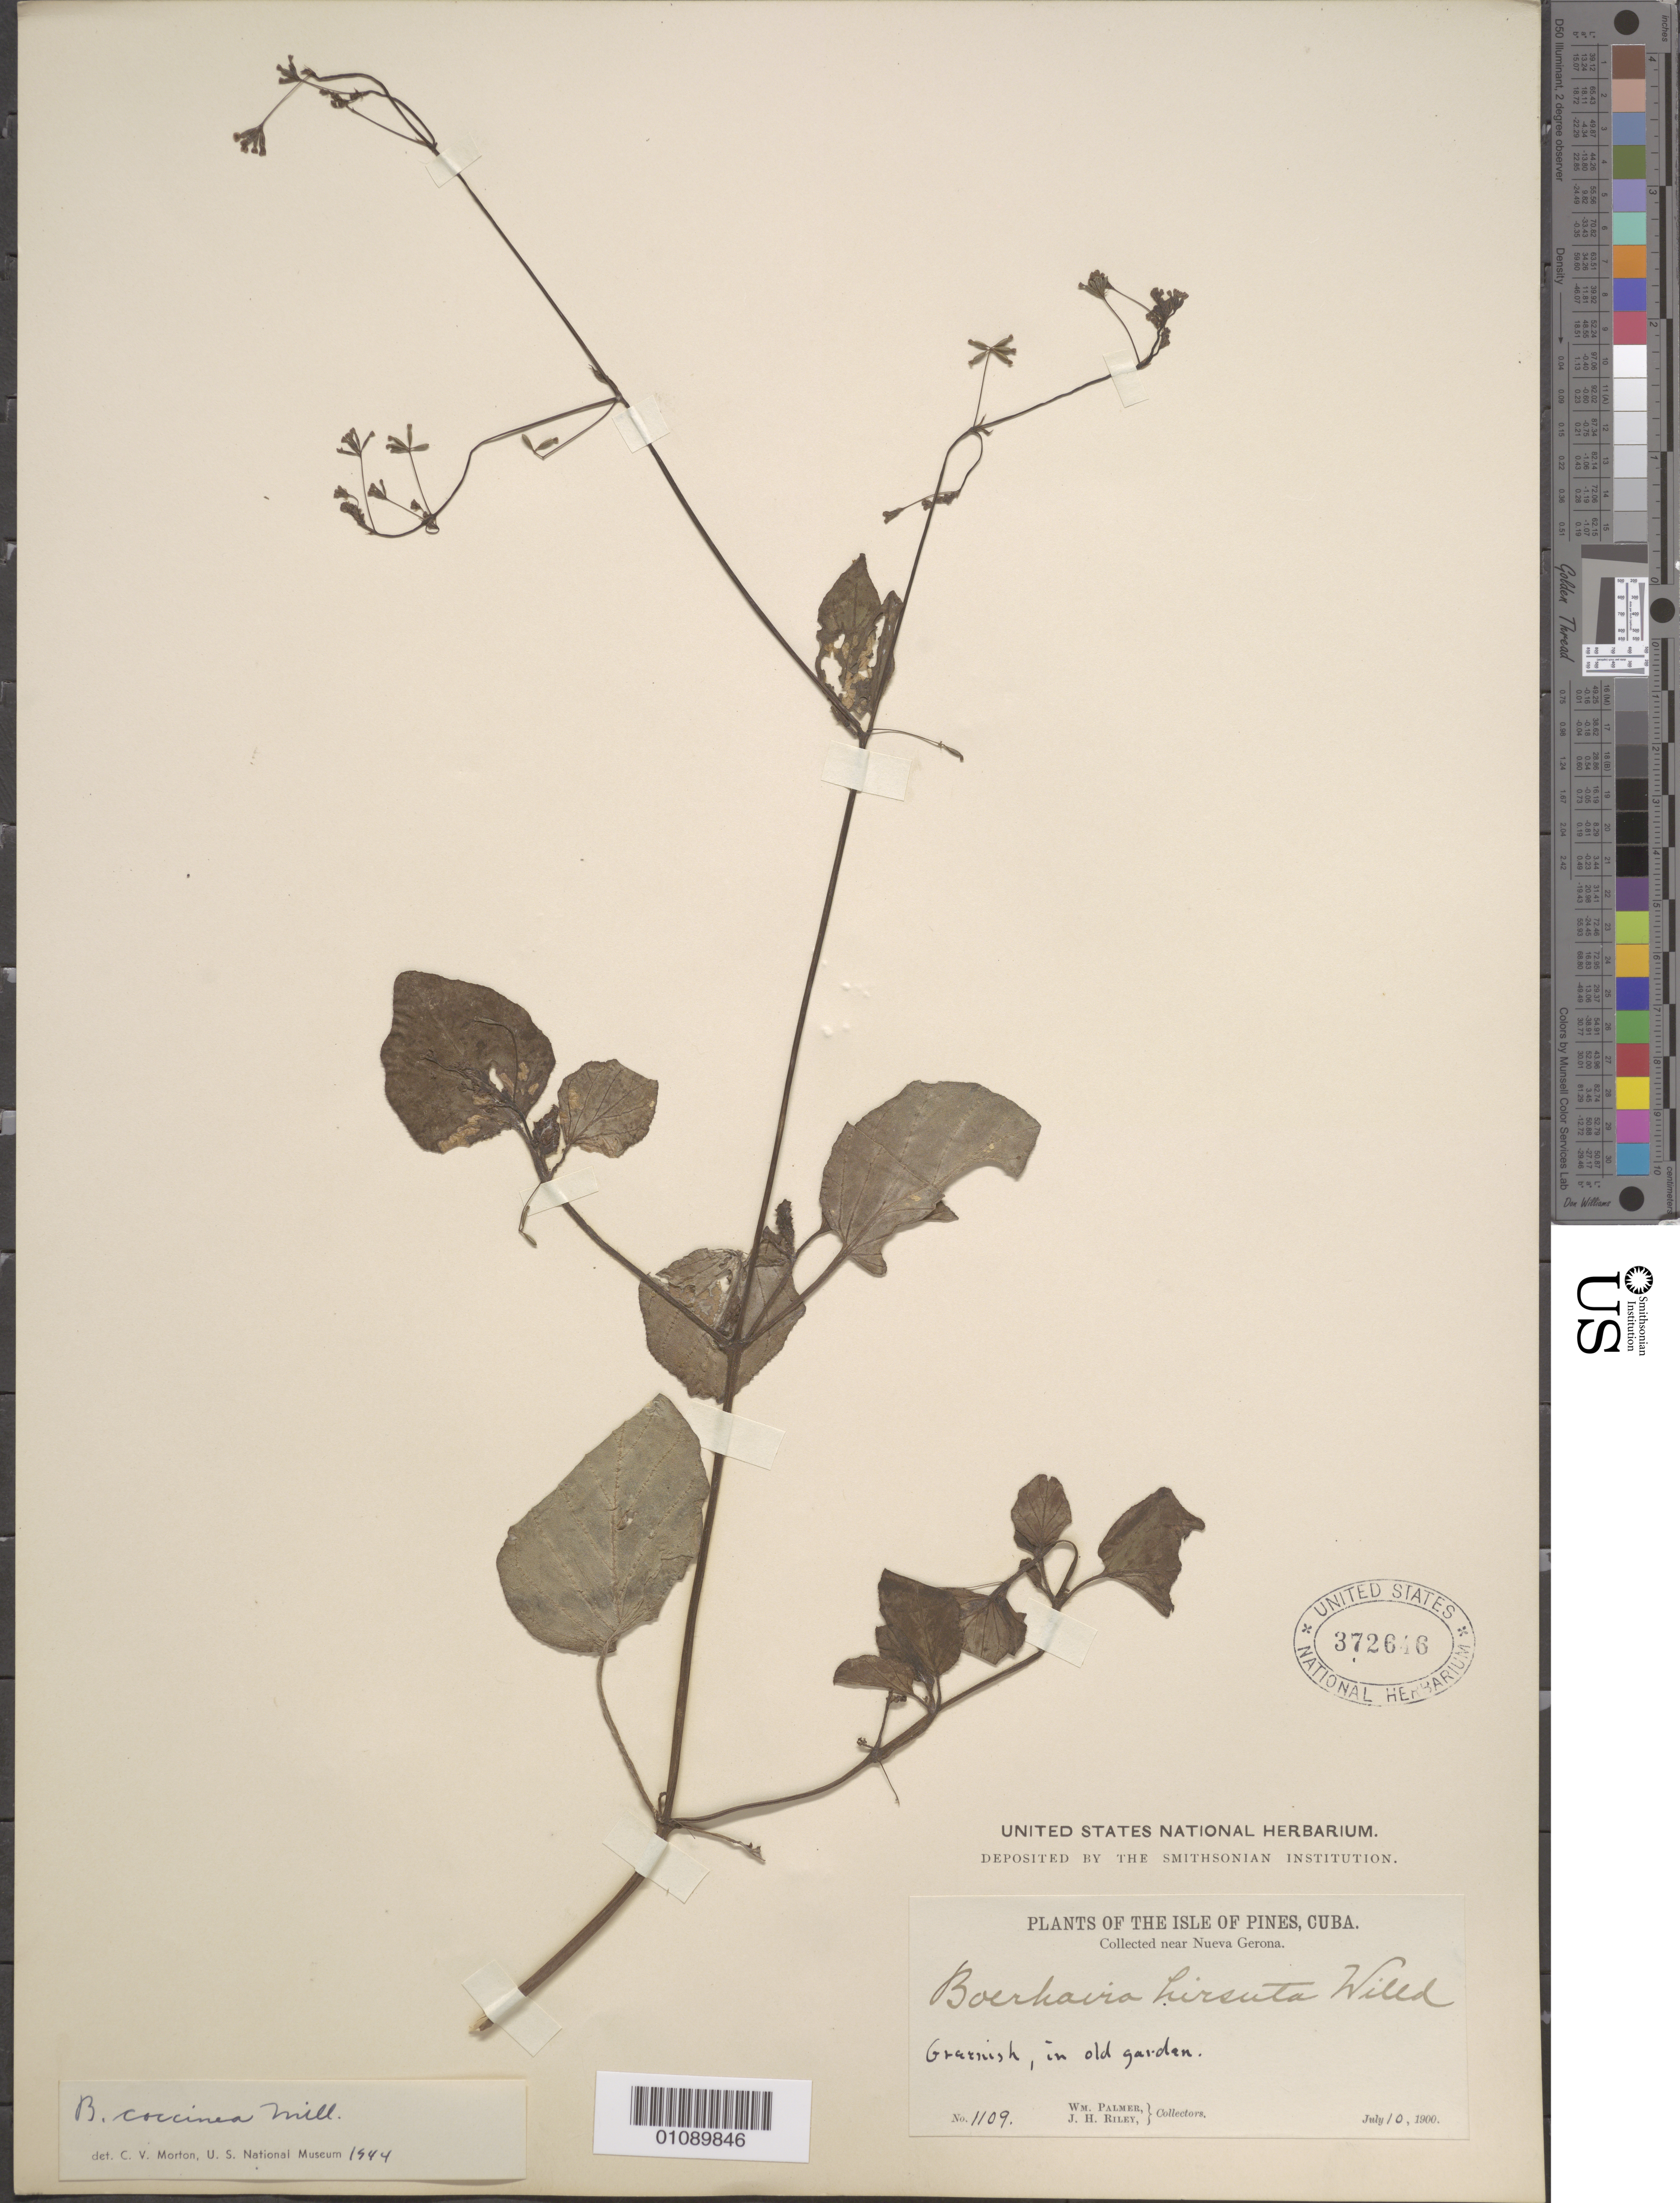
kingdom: Plantae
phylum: Tracheophyta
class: Magnoliopsida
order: Caryophyllales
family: Nyctaginaceae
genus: Boerhavia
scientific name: Boerhavia coccinea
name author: Mill.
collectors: W. Palmer & J. H. Riley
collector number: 1109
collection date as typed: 10 Jul 1900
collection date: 1900-07-10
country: Cuba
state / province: Isla de La Juventud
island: Isla de la Juventud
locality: Cellected near Nueva Gerona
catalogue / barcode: US 372646